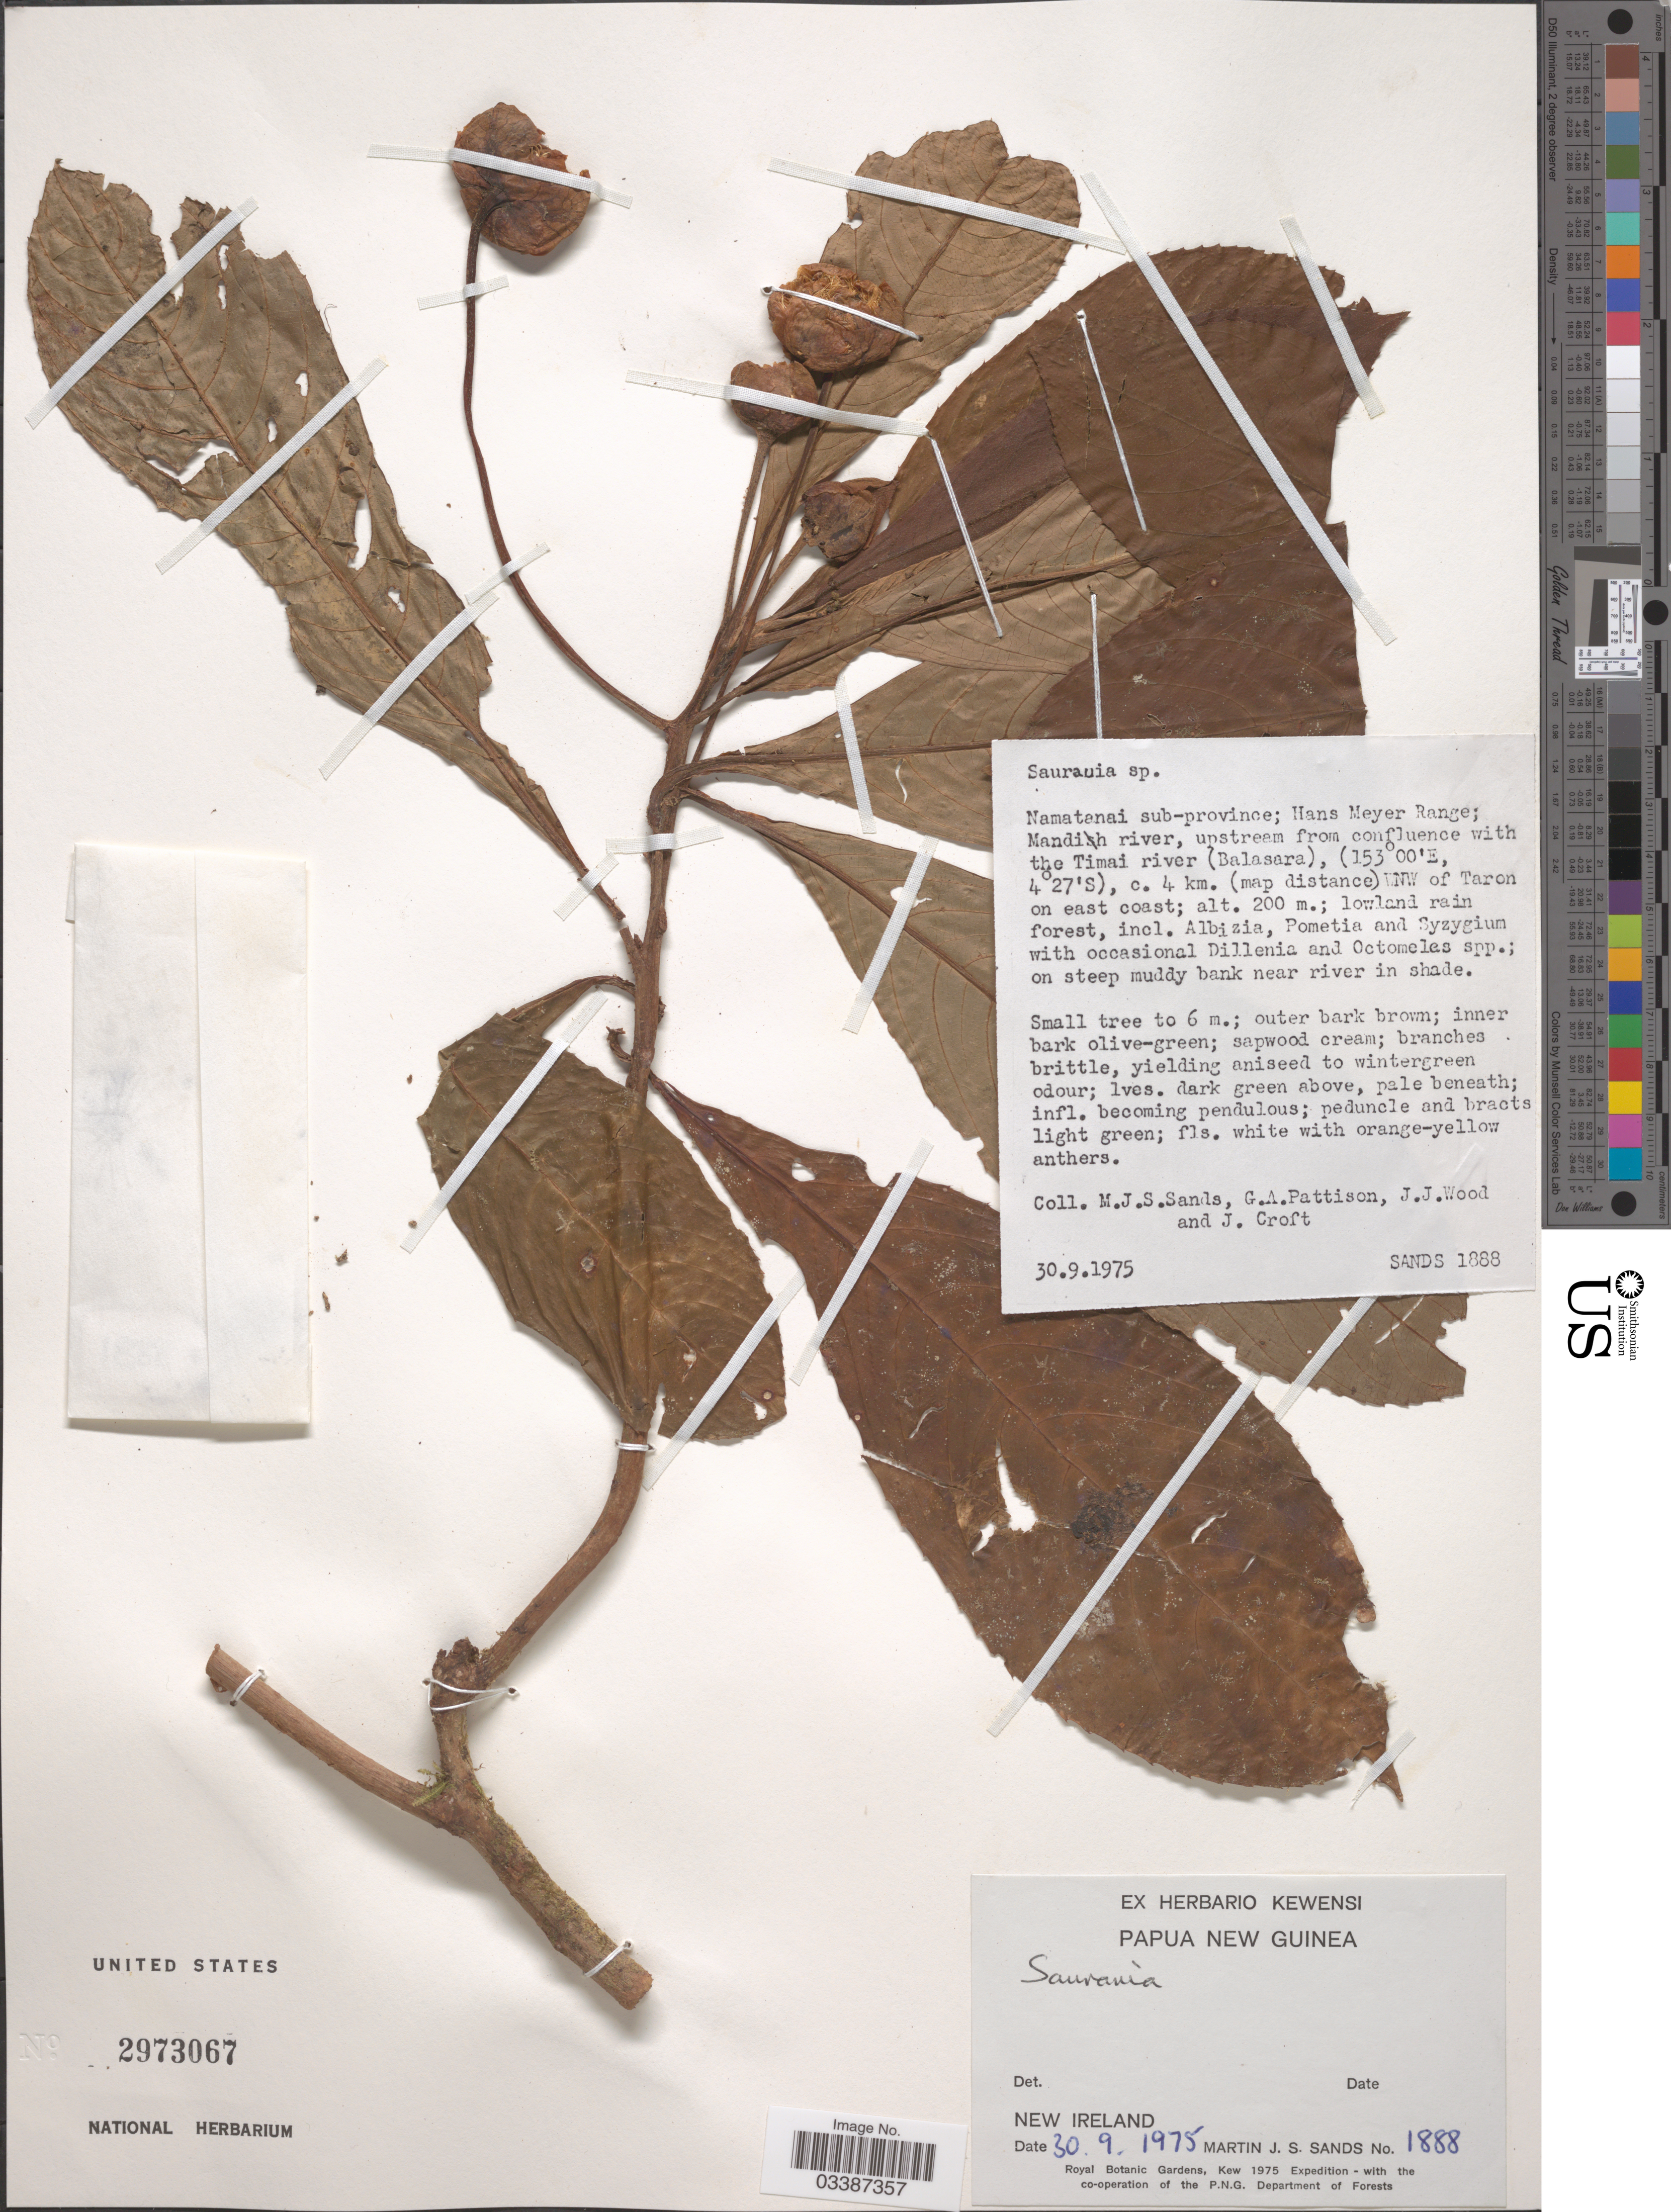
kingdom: Plantae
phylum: Tracheophyta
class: Magnoliopsida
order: Ericales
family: Actinidiaceae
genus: Saurauia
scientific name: Saurauia sp.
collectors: M. Sands, G. Pattison, J. Wood & J. Croft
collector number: SANDS 1868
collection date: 1975-09-30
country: Papua New Guinea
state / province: New Ireland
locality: Namatanai sub-province; Hans Meyer Range; Mandih river, upstream from confluence with the Timai river (Balasara), c. 4 km. (map distance) WNW of Taron on east coast.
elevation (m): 200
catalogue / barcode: US 2973067